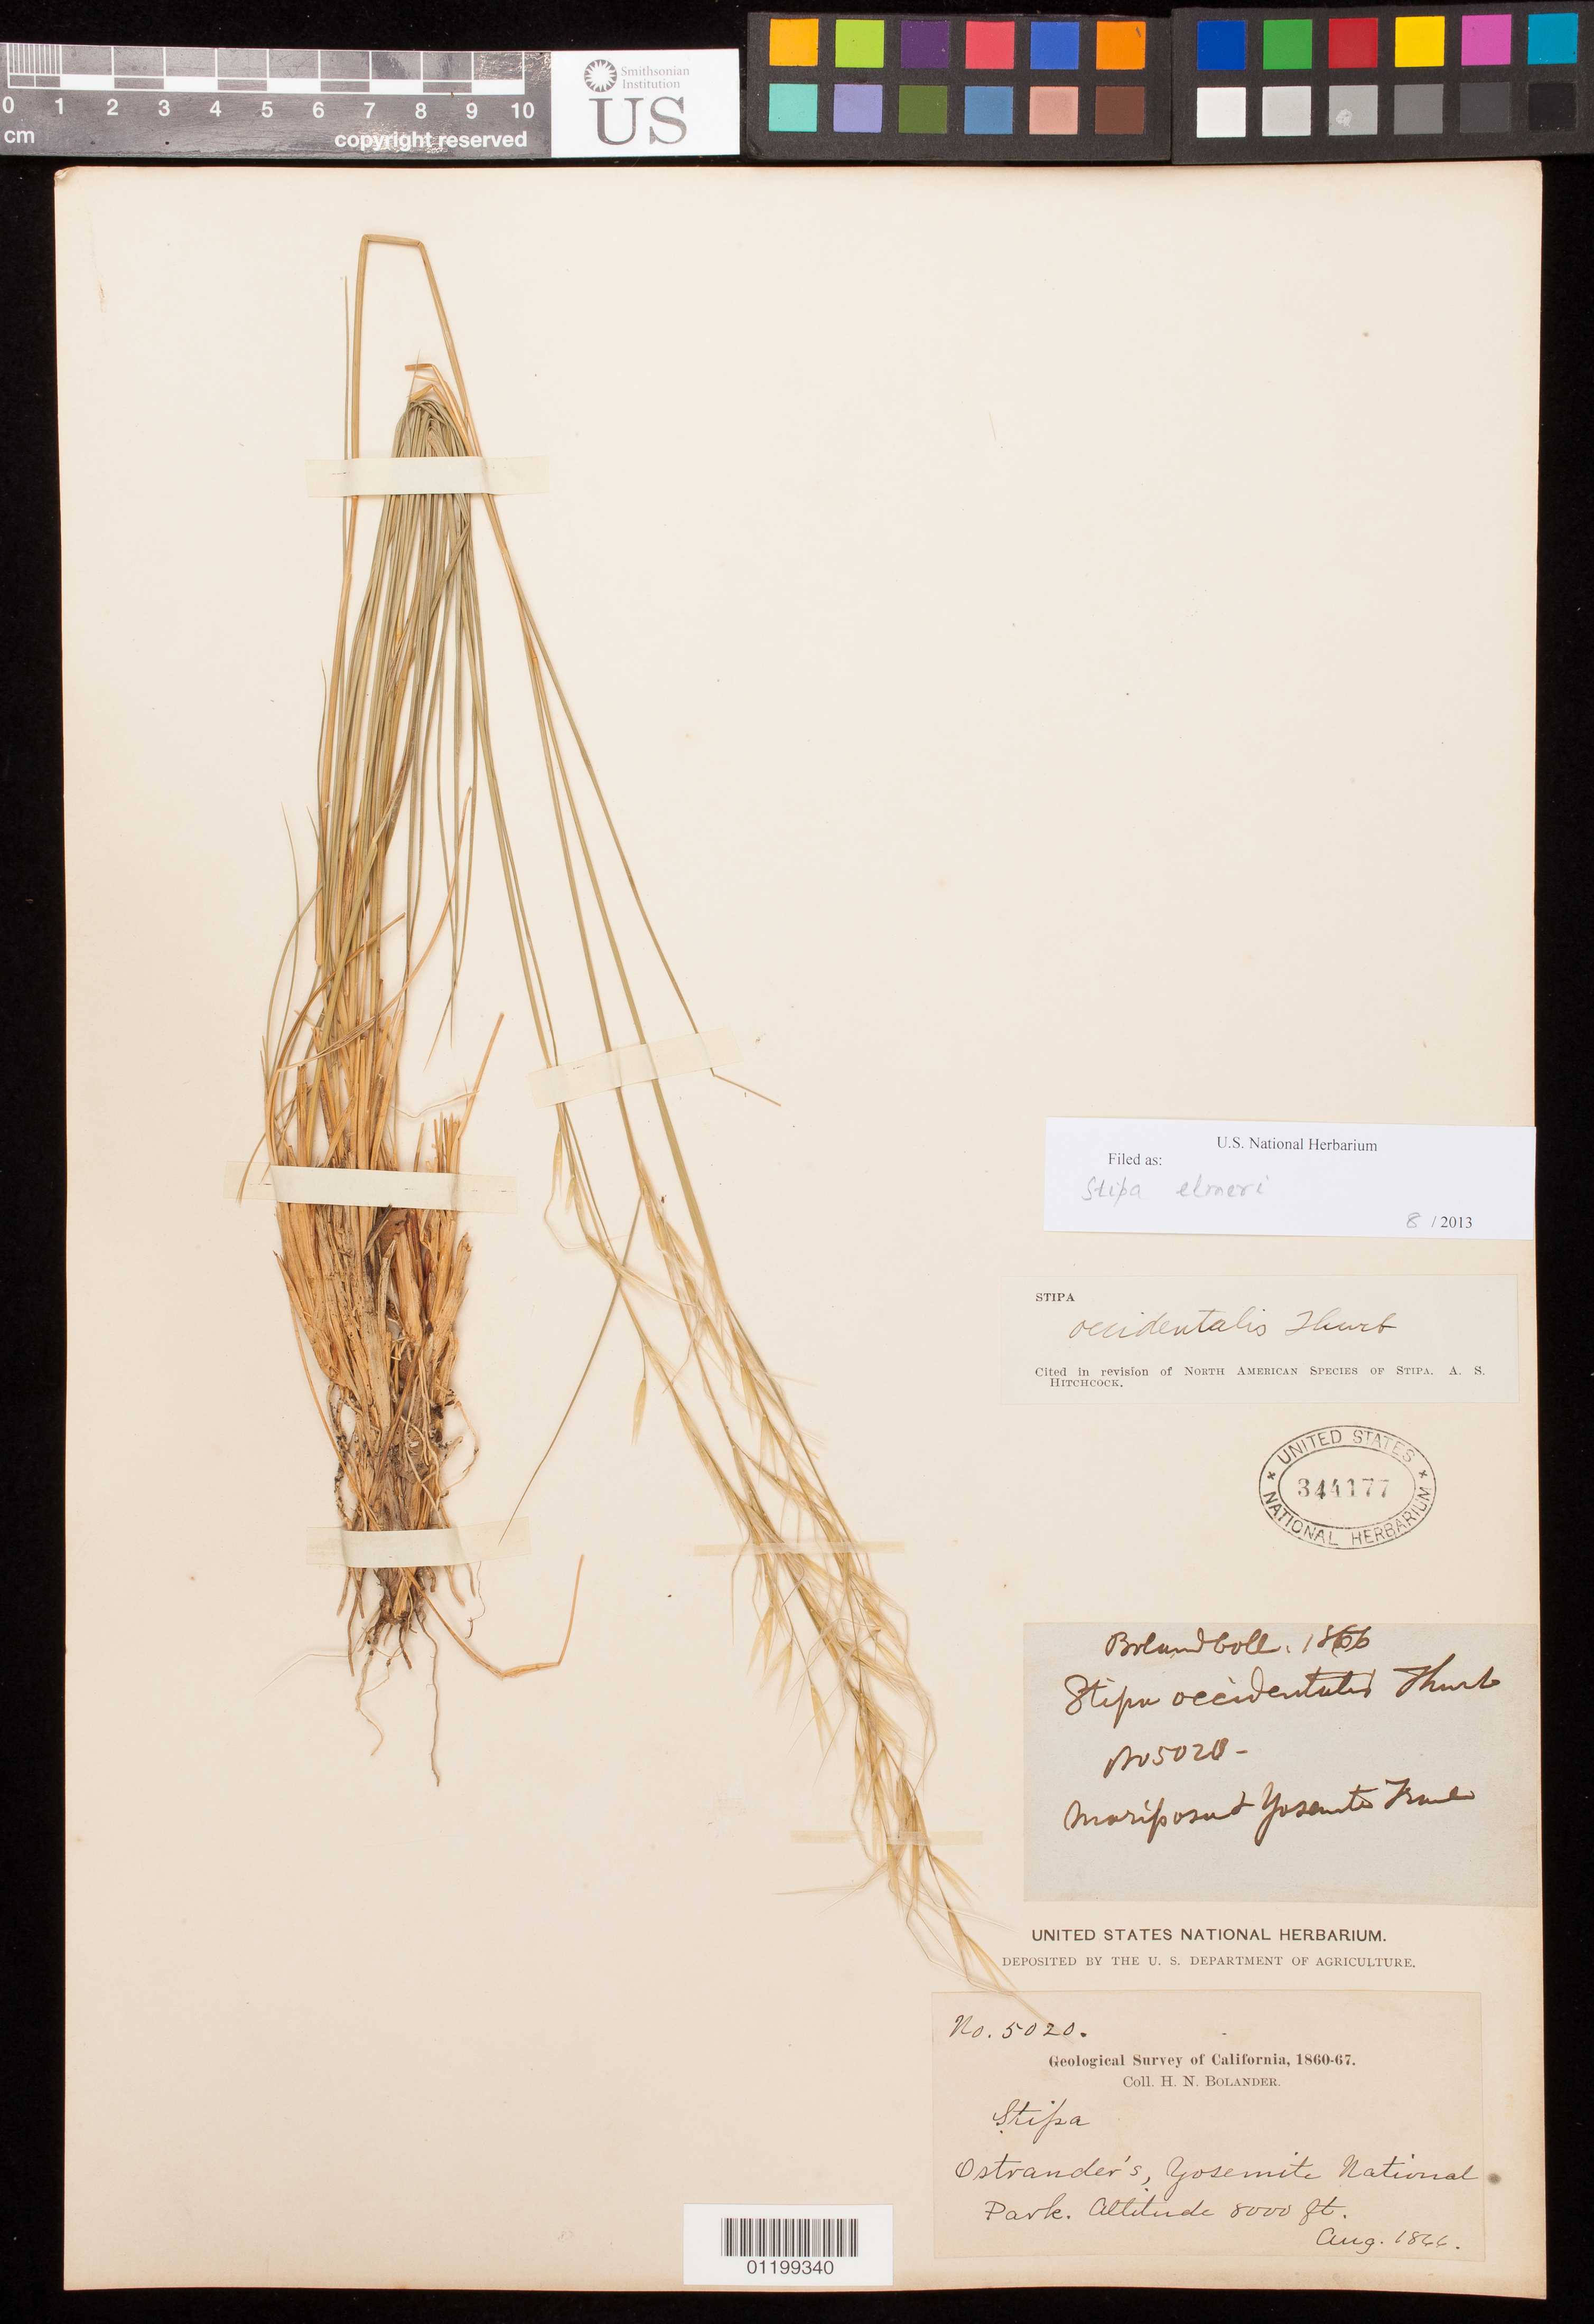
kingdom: Plantae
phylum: Tracheophyta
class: Liliopsida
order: Poales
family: Poaceae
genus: Stipa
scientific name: Stipa stricta var. sparsiflora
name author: Vasey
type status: Isosyntype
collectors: H. Bolander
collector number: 5020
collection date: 1866-08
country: United States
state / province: California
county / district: Mariposa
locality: Ostrander's, Yosemite National Park.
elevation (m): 2438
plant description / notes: Another syntype of Stipa stricta var. sparsiflora Vasey (Bolander 5038) is also a syntype of the earlier name Stipa occidentalis Thurb. ex S. Watson (1871) and duplicates are filed in the type herbarium under that name.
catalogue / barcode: US 344177